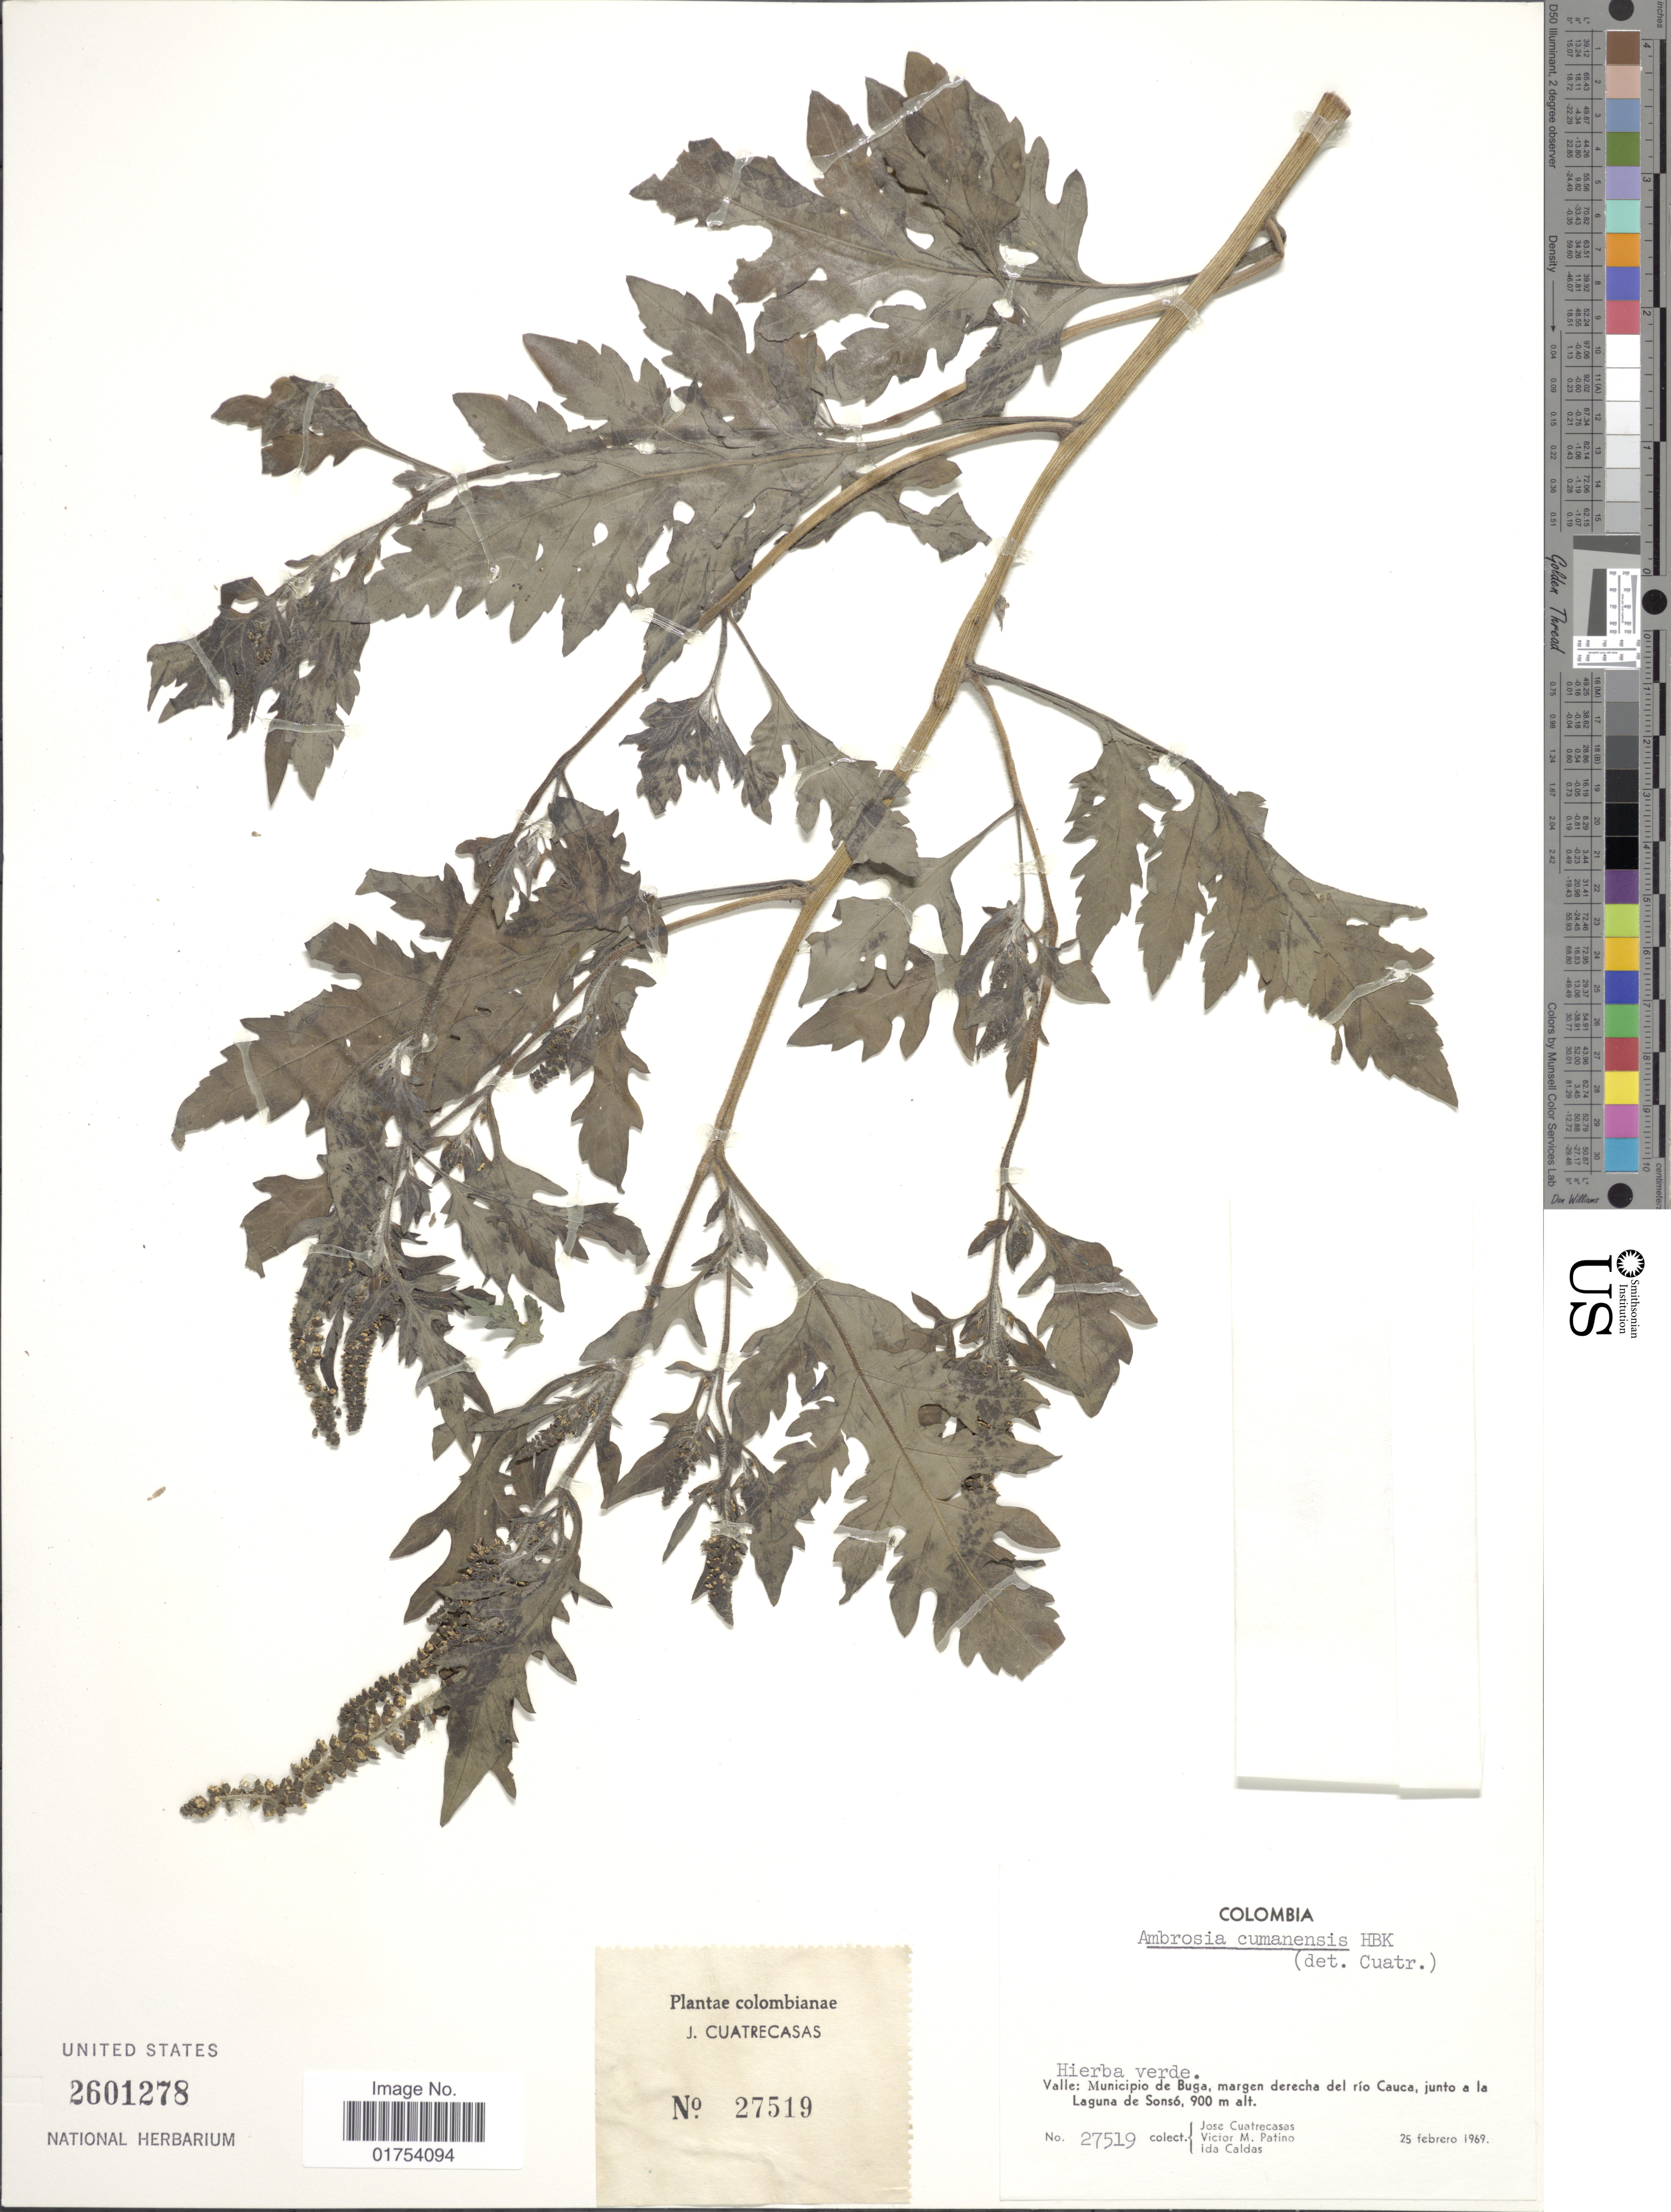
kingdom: Plantae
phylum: Tracheophyta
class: Magnoliopsida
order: Asterales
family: Asteraceae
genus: Ambrosia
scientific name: Ambrosia peruviana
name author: Willd.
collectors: J. Cuatrecasas, V. M. Patiño & I. Caldas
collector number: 27519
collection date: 1969-02-25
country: Colombia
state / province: Valle del Cauca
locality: Valle: Municipio de Buga, margen derecha del rio Cauca, junto a la Laguna de Sonso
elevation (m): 900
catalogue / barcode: US 2601278